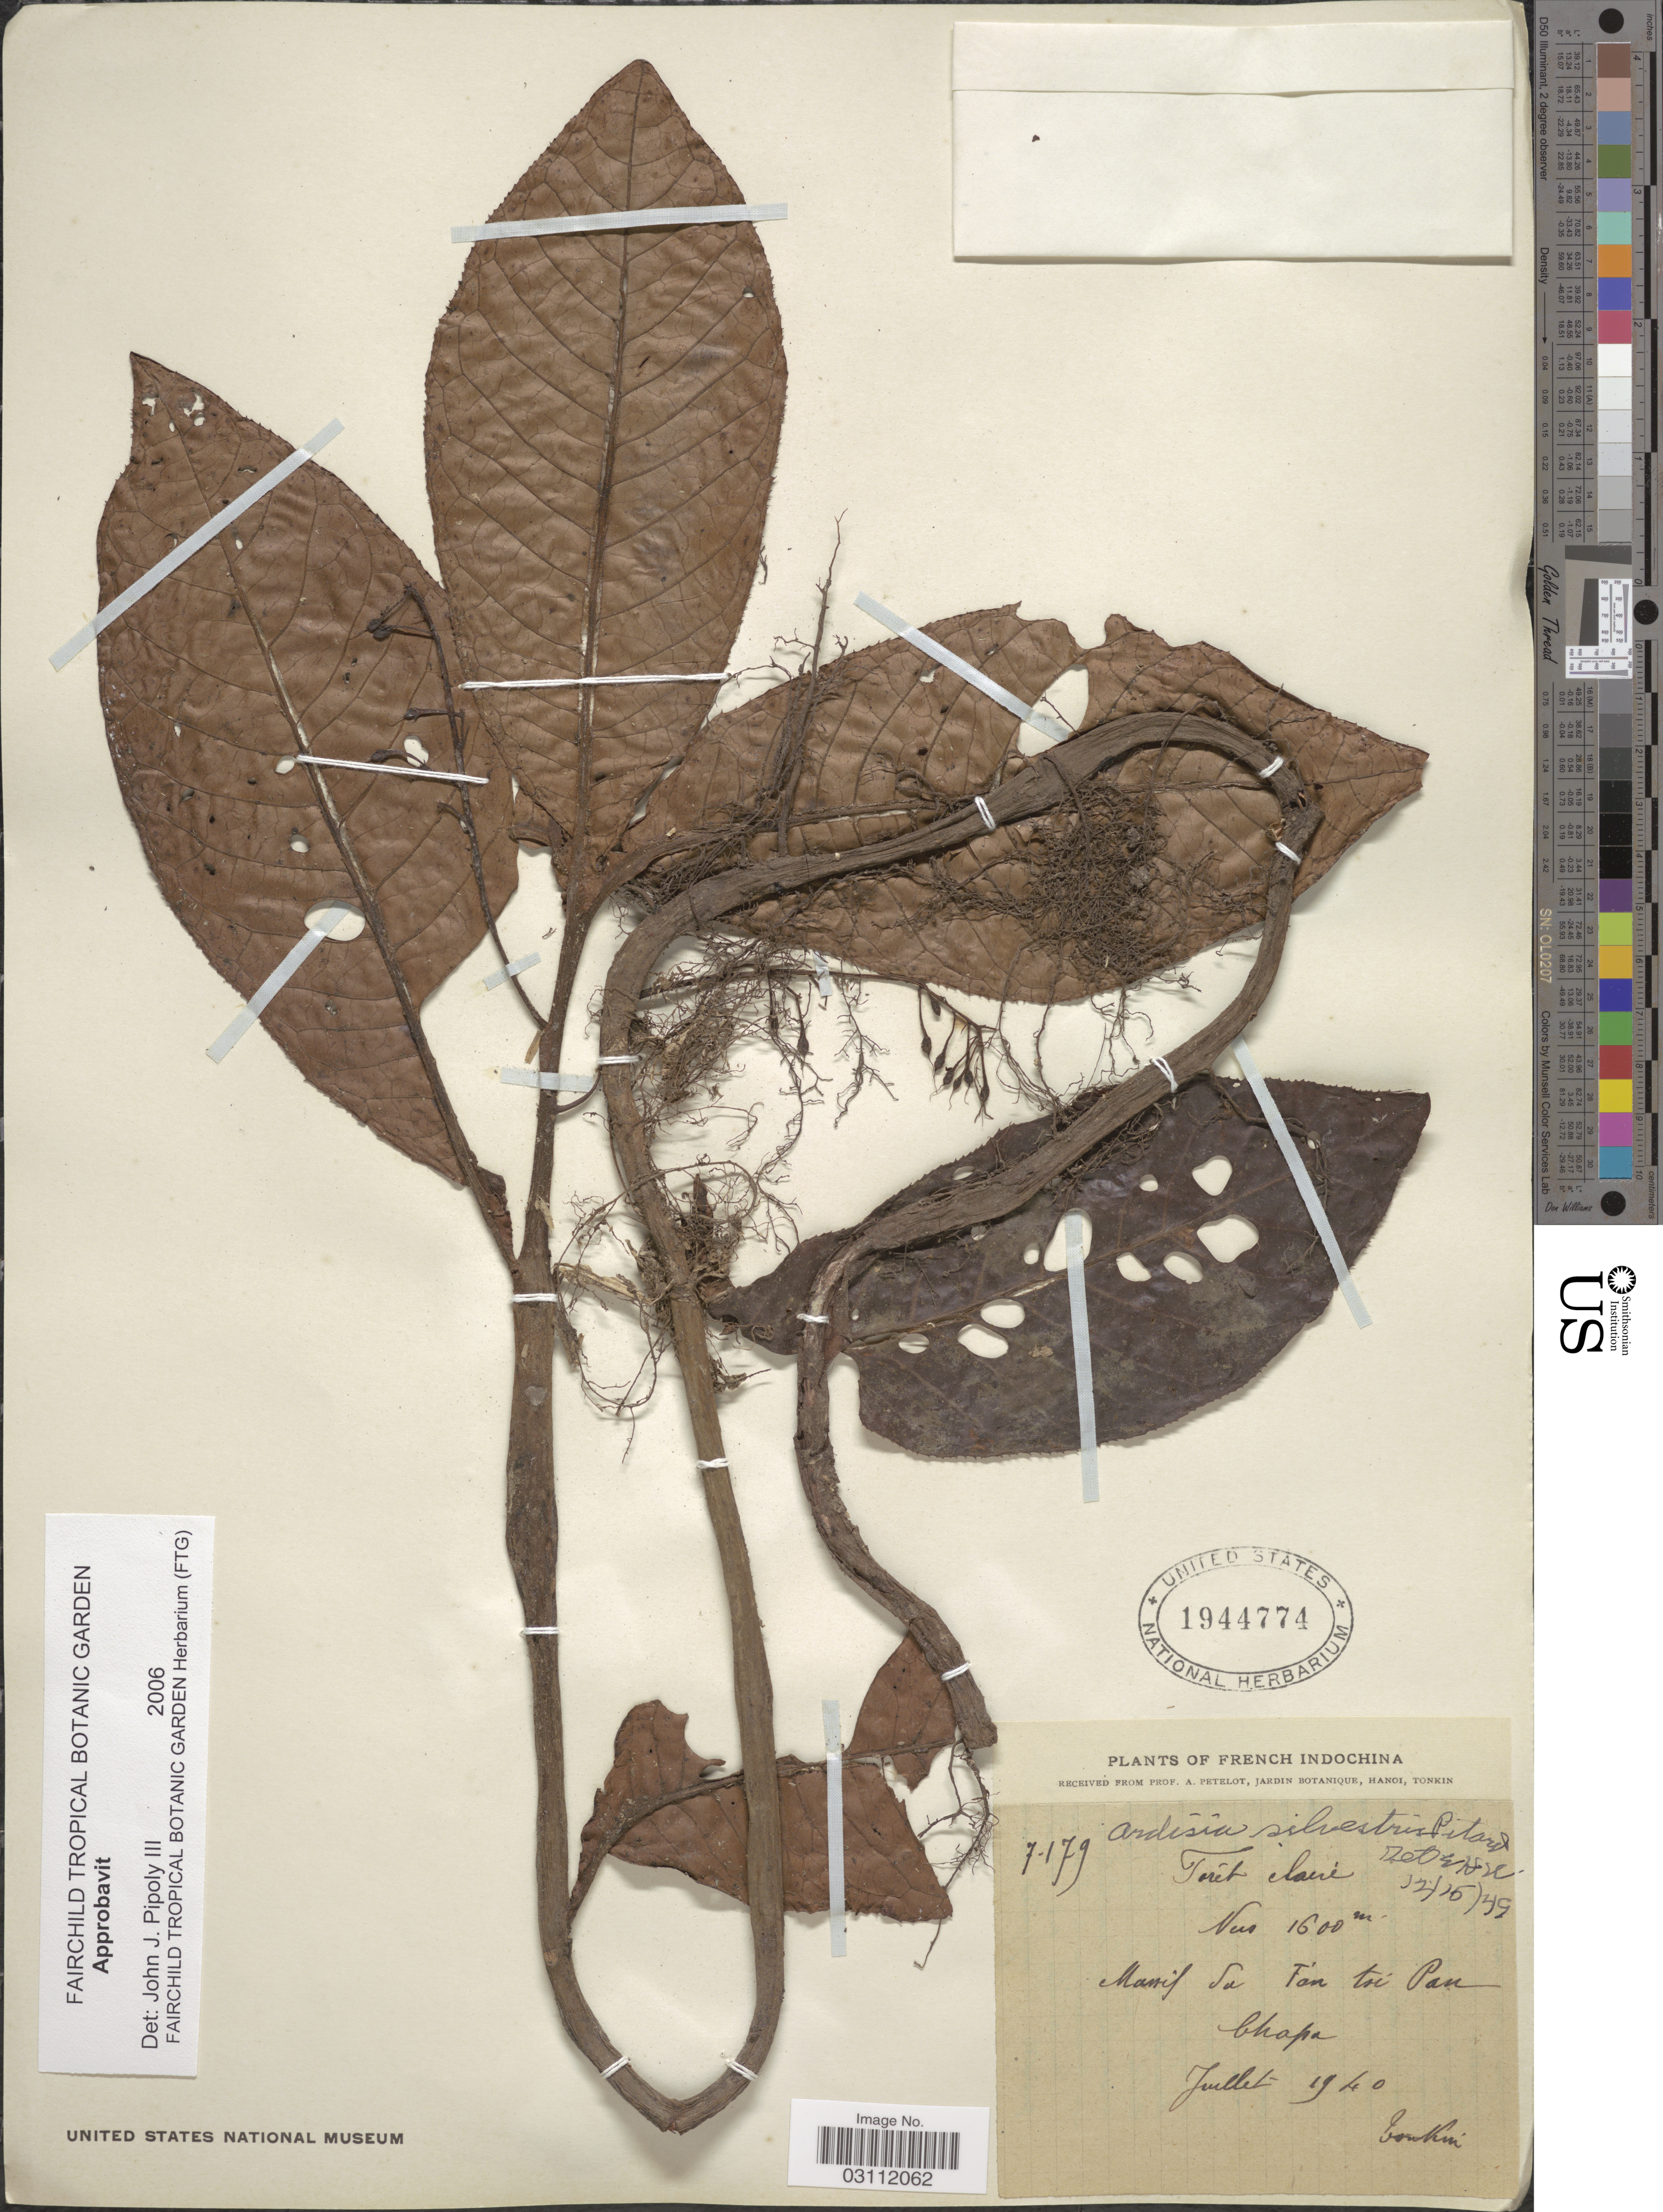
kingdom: Plantae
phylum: Tracheophyta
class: Magnoliopsida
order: Ericales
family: Primulaceae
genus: Ardisia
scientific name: Ardisia silvestris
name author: Pit.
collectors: A. Petelot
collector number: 7179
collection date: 1940-07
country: Vietnam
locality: French Indochina, Massif du Fan tsi Pan, Chapa.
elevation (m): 1600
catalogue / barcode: US 1944774